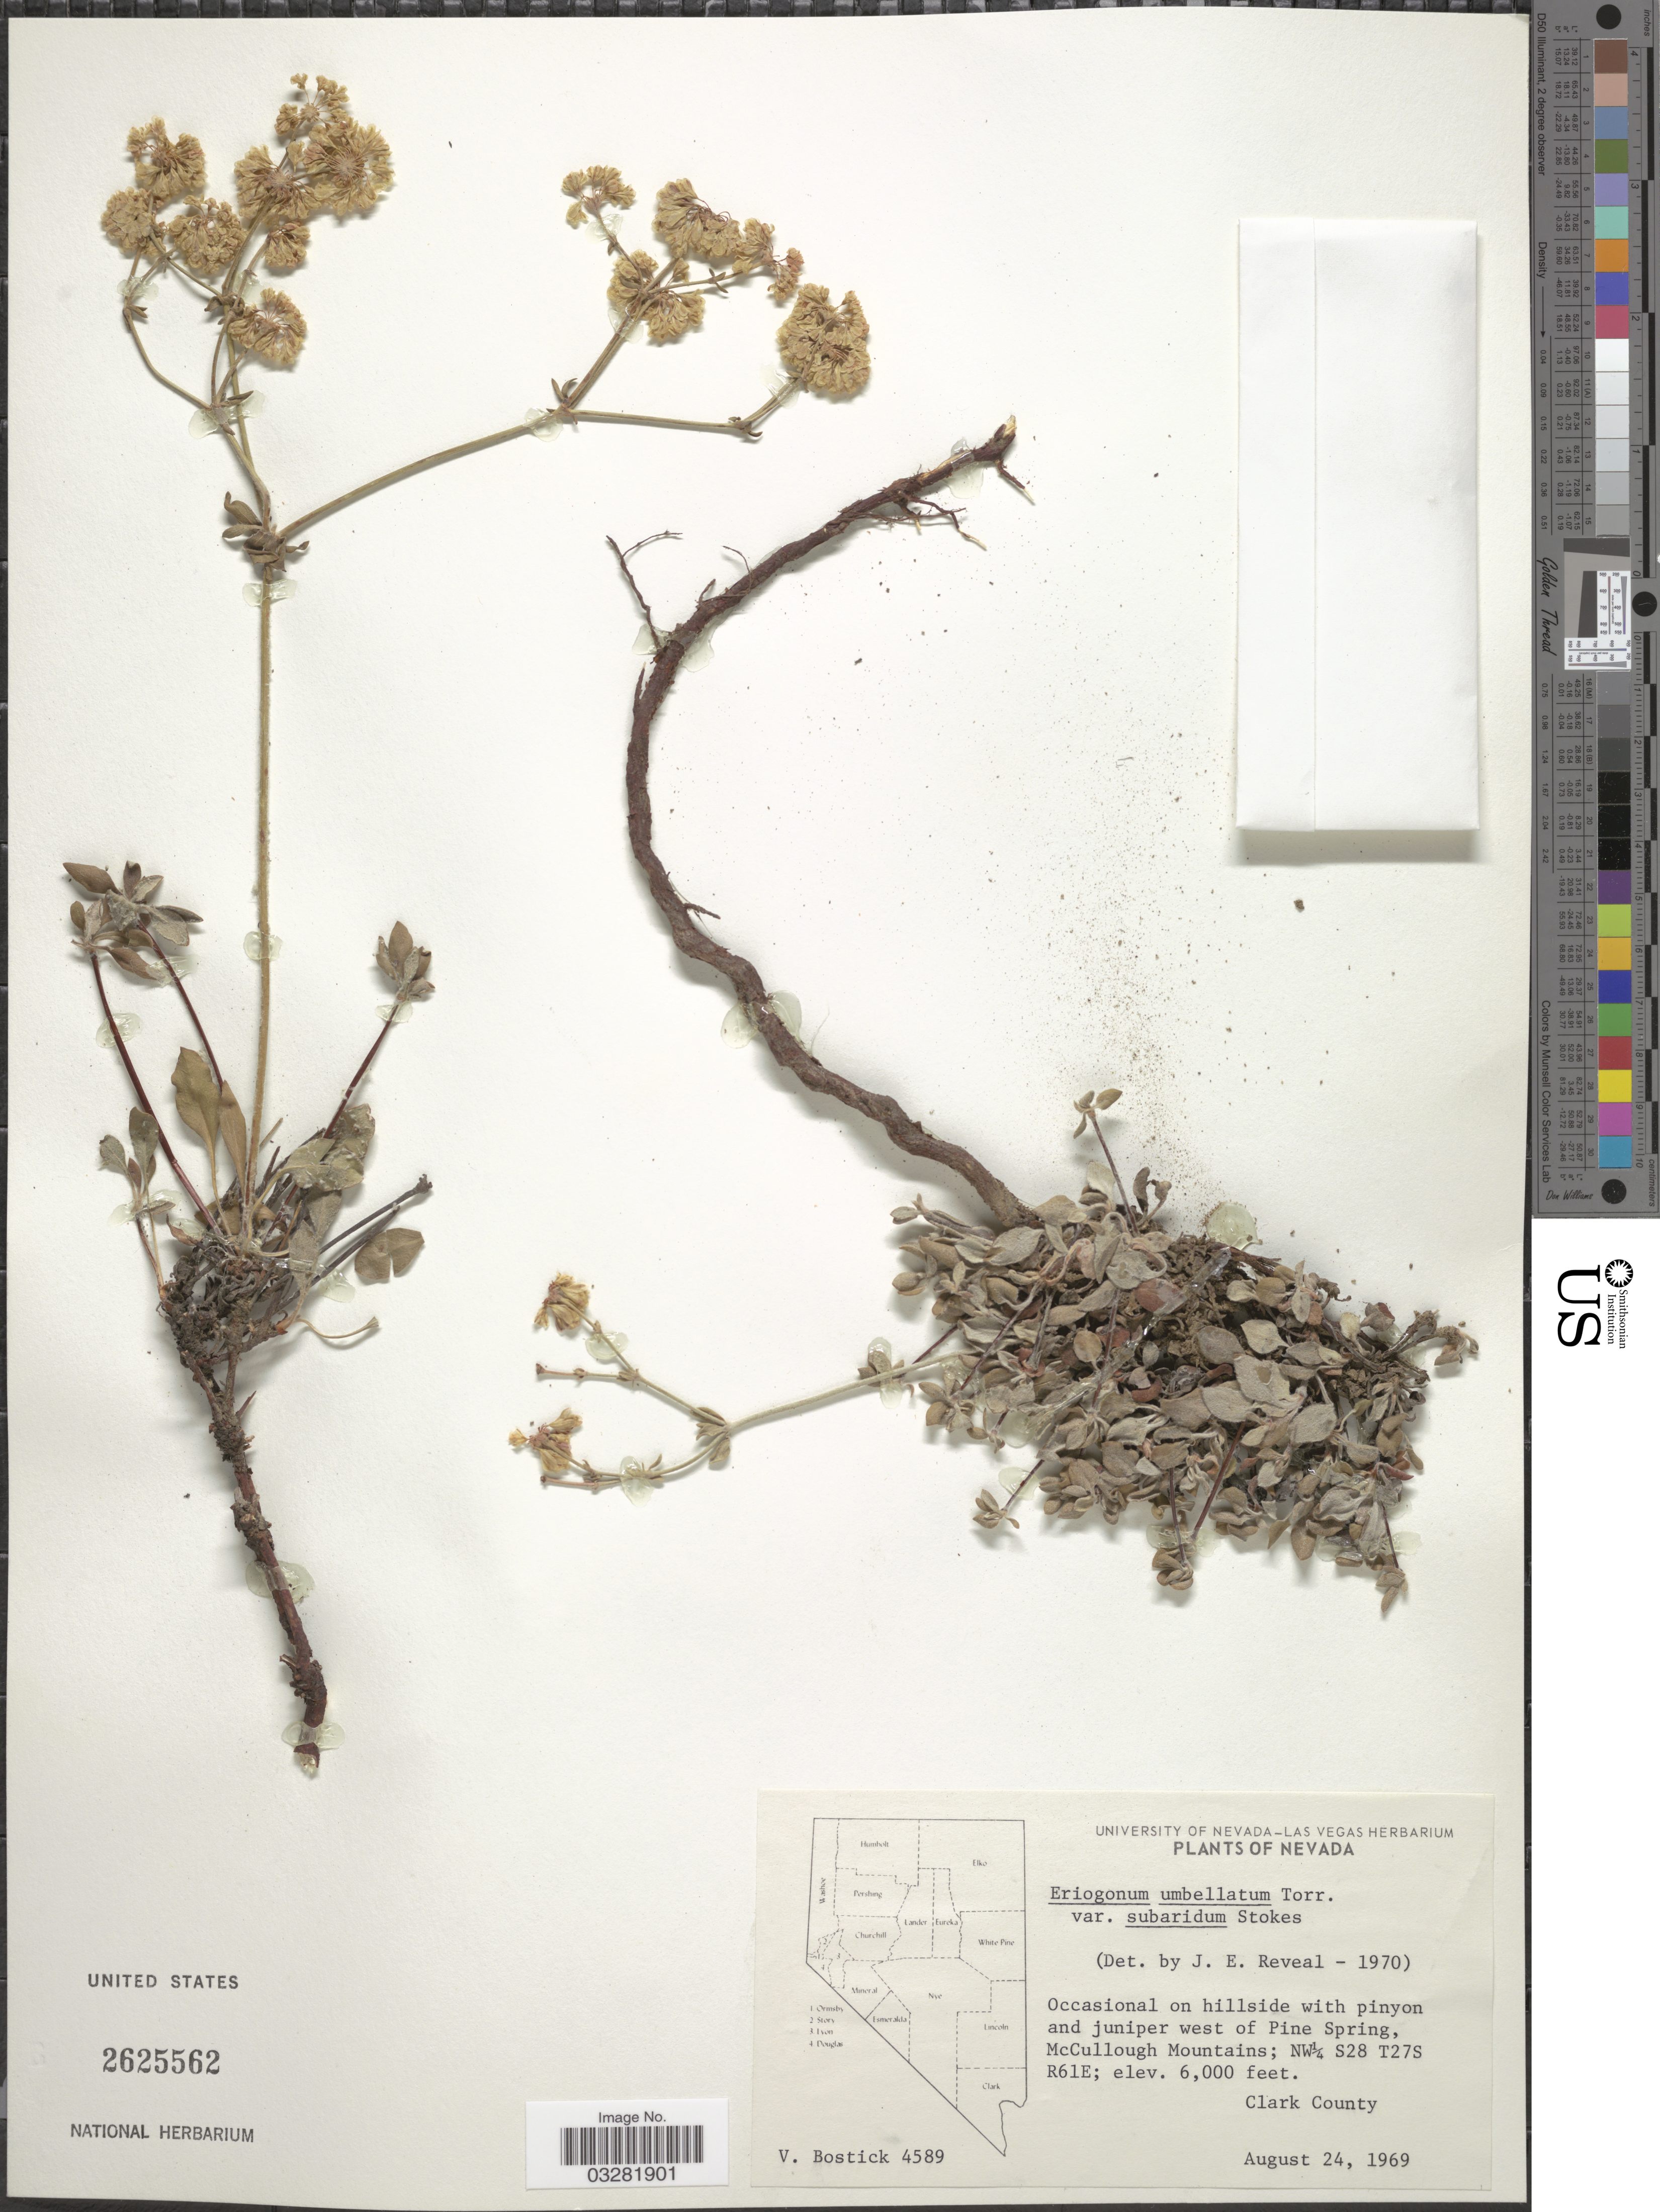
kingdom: Plantae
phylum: Tracheophyta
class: Magnoliopsida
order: Caryophyllales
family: Polygonaceae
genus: Eriogonum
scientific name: Eriogonum umbellatum var. subaridum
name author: S. Stokes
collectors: V. Bostick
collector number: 4589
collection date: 1969-08-24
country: United States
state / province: Nevada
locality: Occasional on hillside with pinyon and juniper west of Pine Spring, McClullough Mountains; NW¼ S28 T27S R16E. Clark County.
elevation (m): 1829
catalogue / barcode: US 2625562